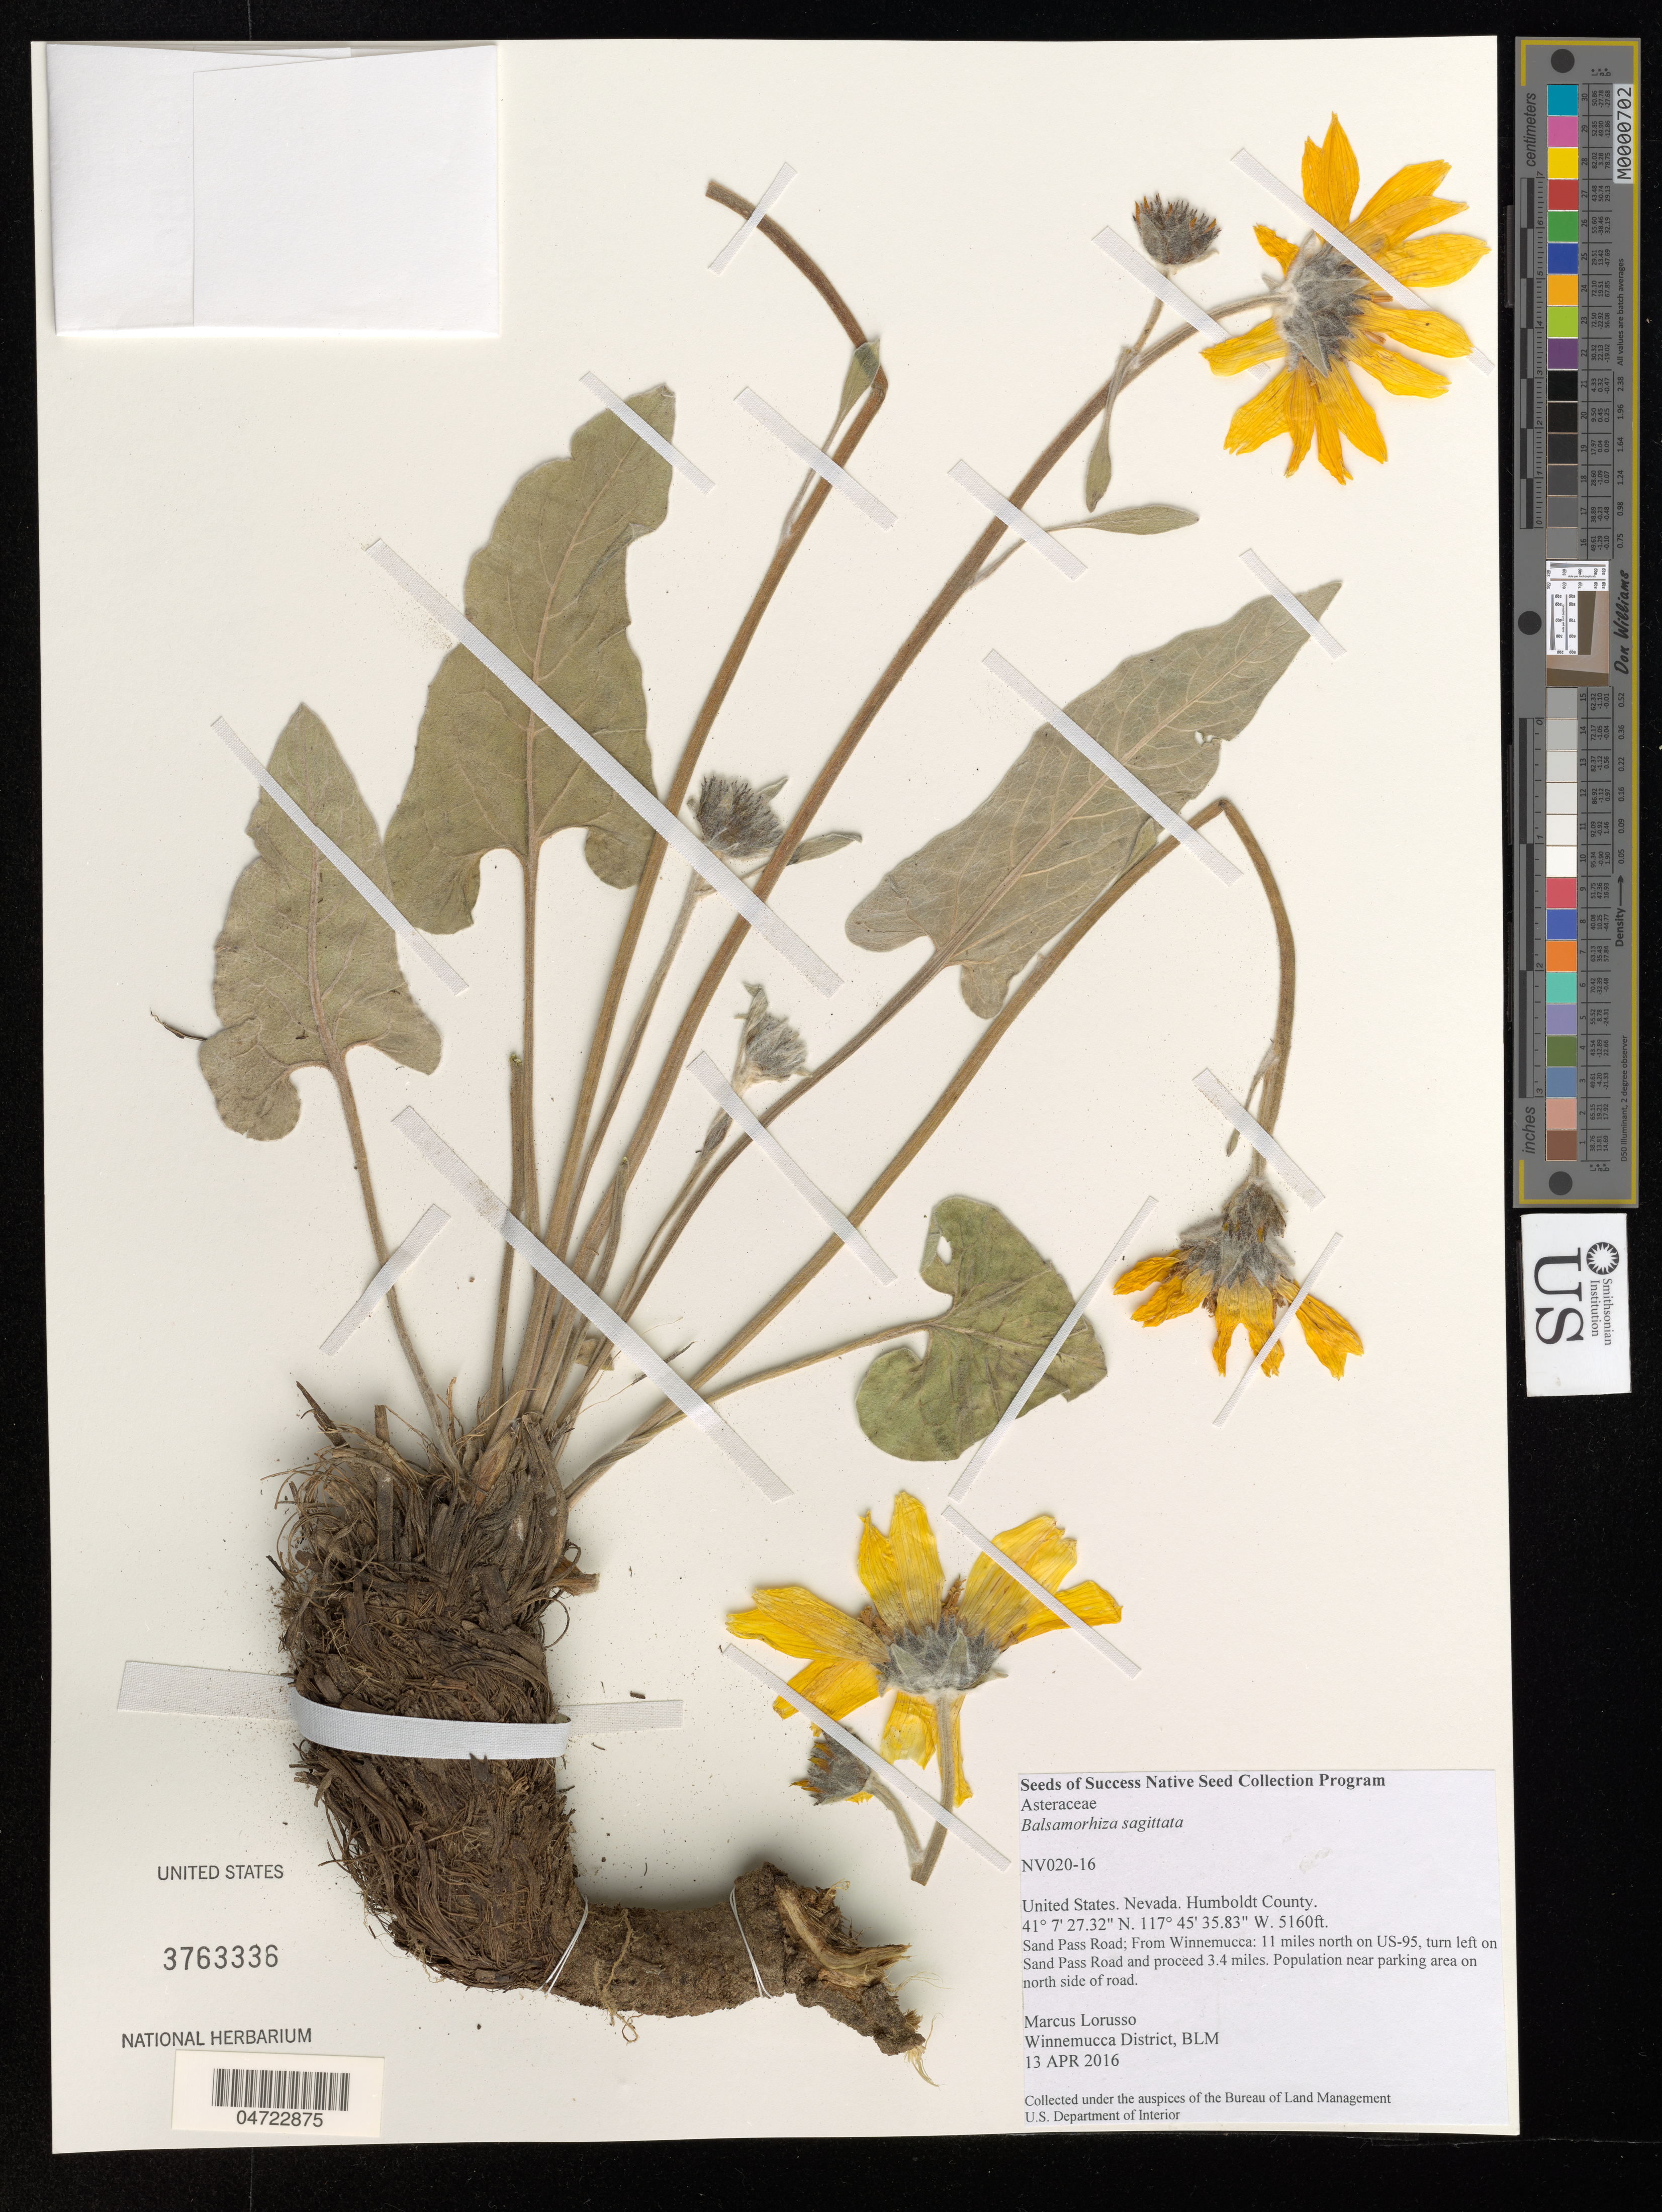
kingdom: Plantae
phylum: Tracheophyta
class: Magnoliopsida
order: Asterales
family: Asteraceae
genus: Balsamorhiza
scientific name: Balsamorhiza sagittata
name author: (Pursh) Nutt.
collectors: M. Lorusso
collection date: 2016-04-13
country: United States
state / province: Nevada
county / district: Humboldt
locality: Humboldt County. Sand Pass Road; From Winnemucca: 11 miles north on US-95, turn left on Sand Pass Road and proceed 3.4 miles. Population near parking area on north side of road.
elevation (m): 1573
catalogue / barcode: US 3763336